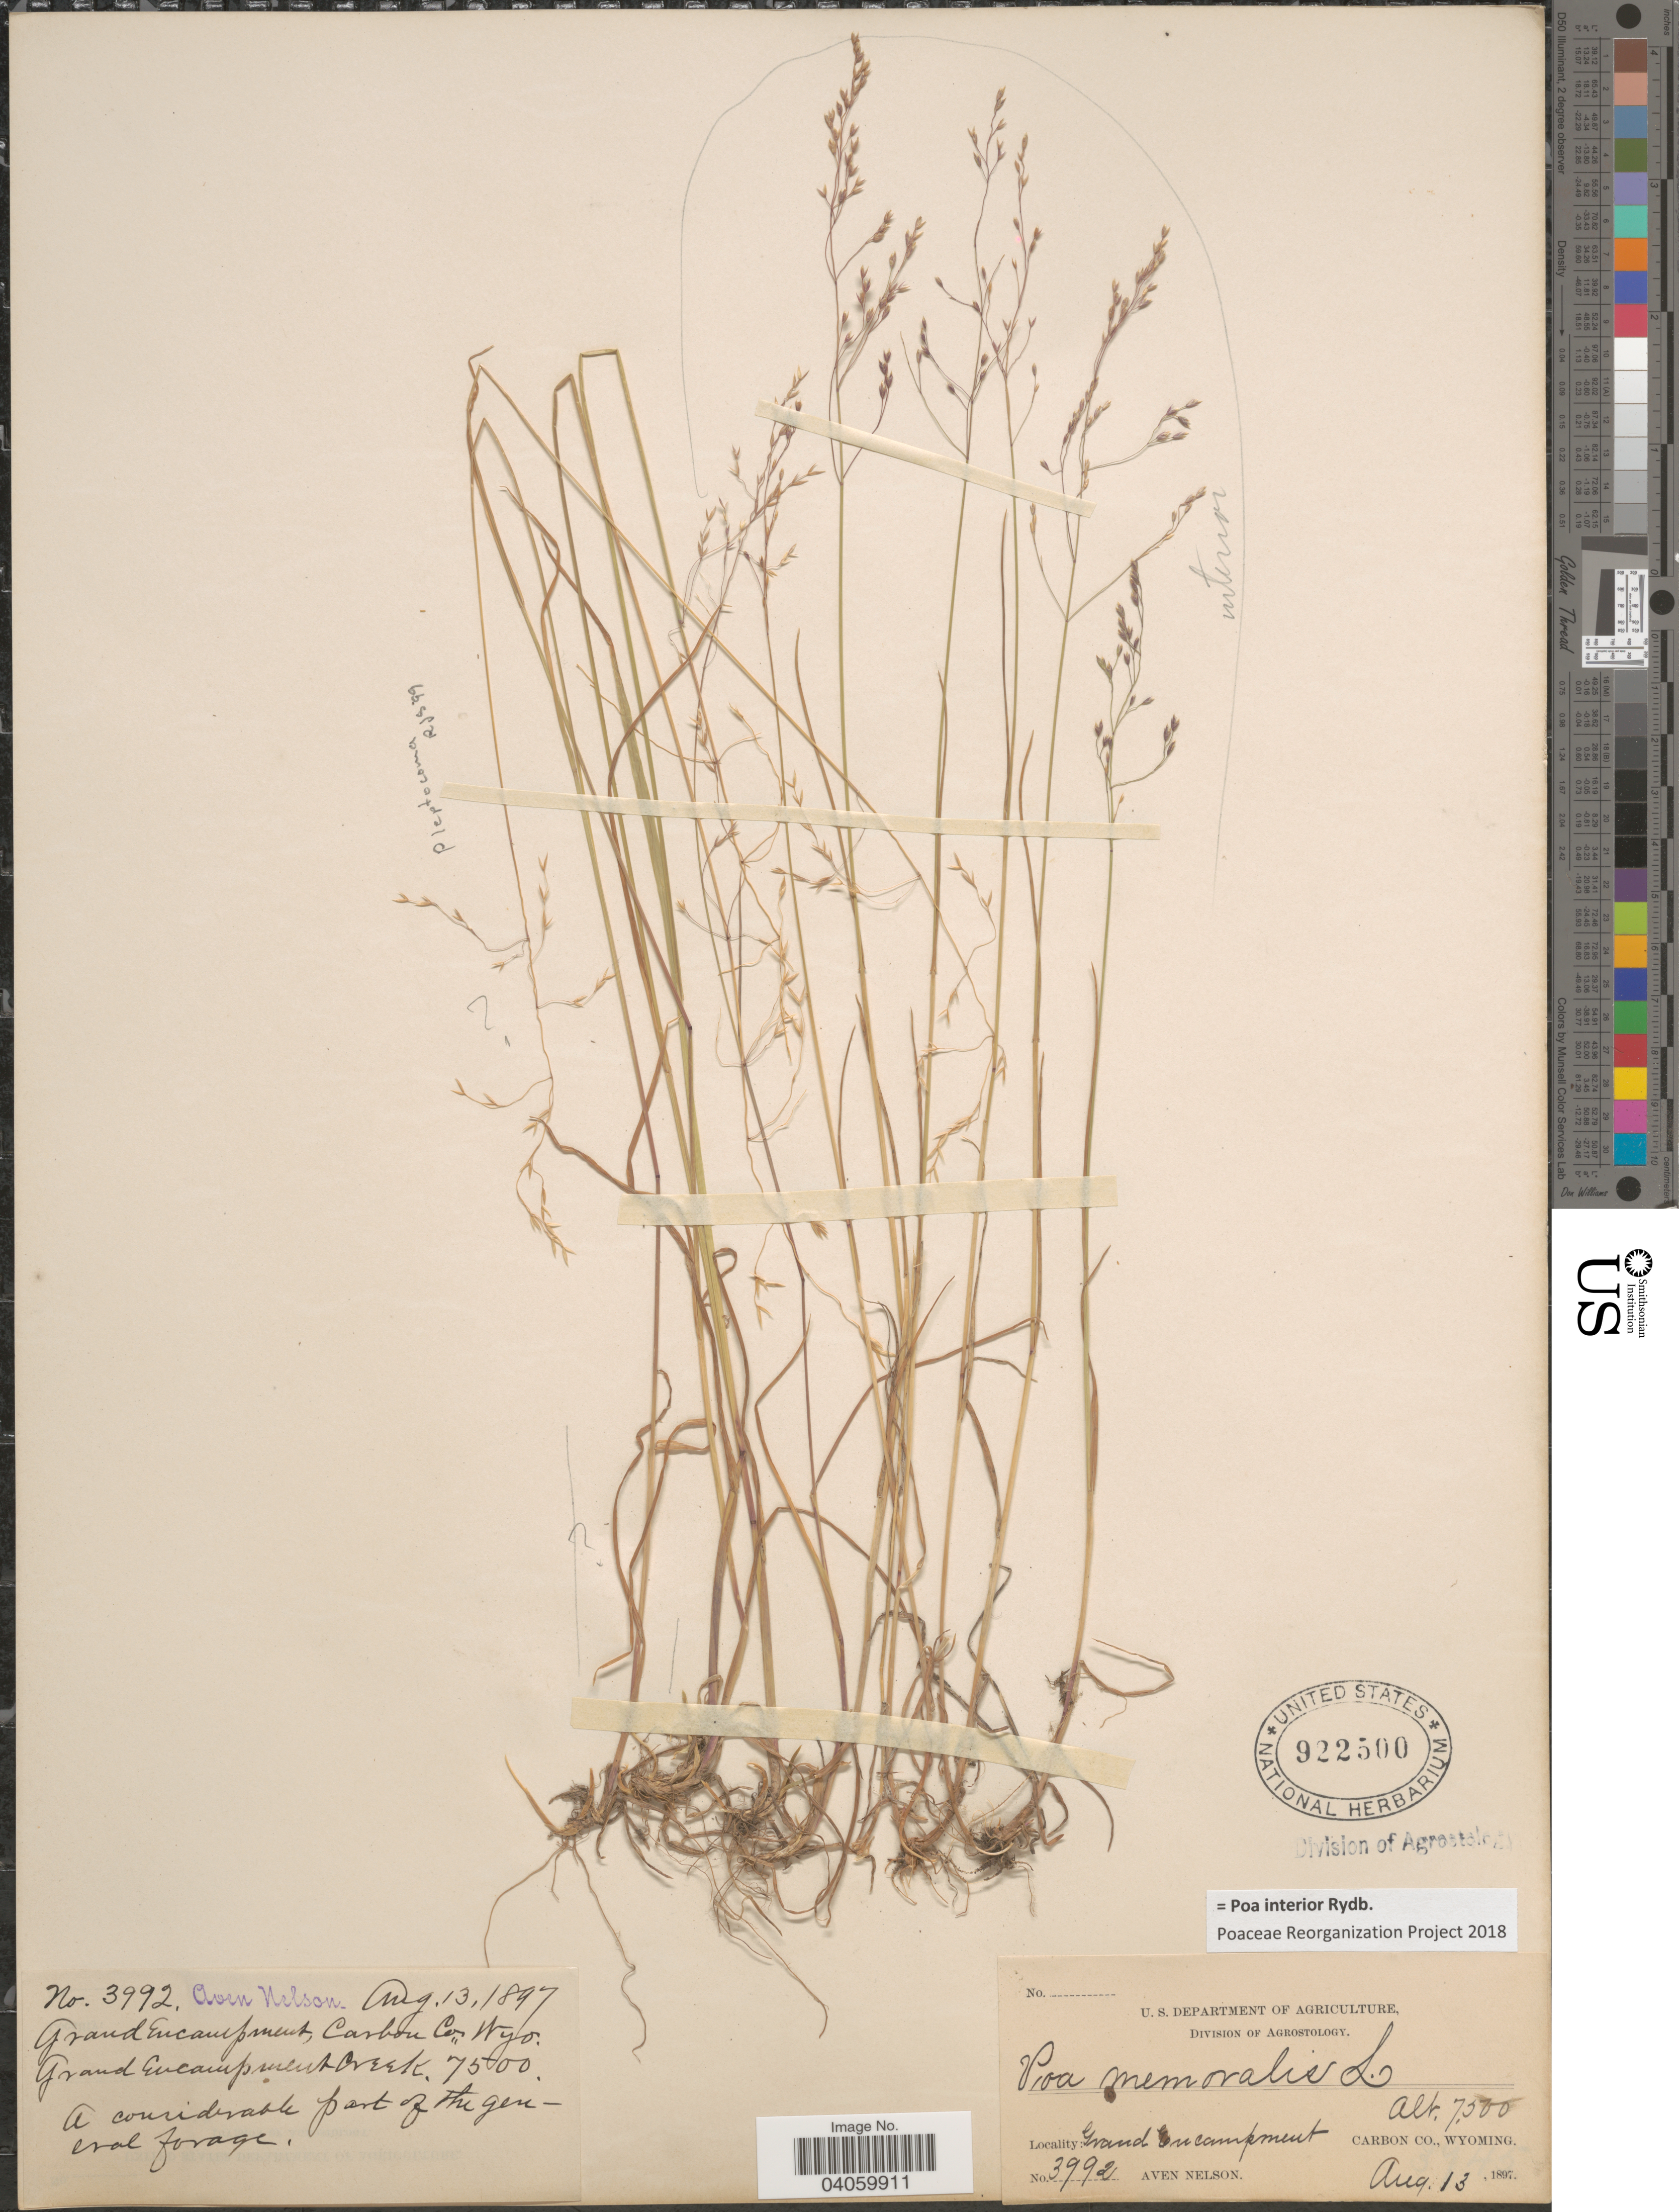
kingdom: Plantae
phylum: Tracheophyta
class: Liliopsida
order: Poales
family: Poaceae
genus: Poa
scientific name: Poa interior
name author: Rydb.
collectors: A. Nelson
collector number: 3992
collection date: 1897-08-13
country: United States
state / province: Wyoming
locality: Grand Encampment, Carbon Co. Grand Encampment Creek.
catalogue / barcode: US 922500